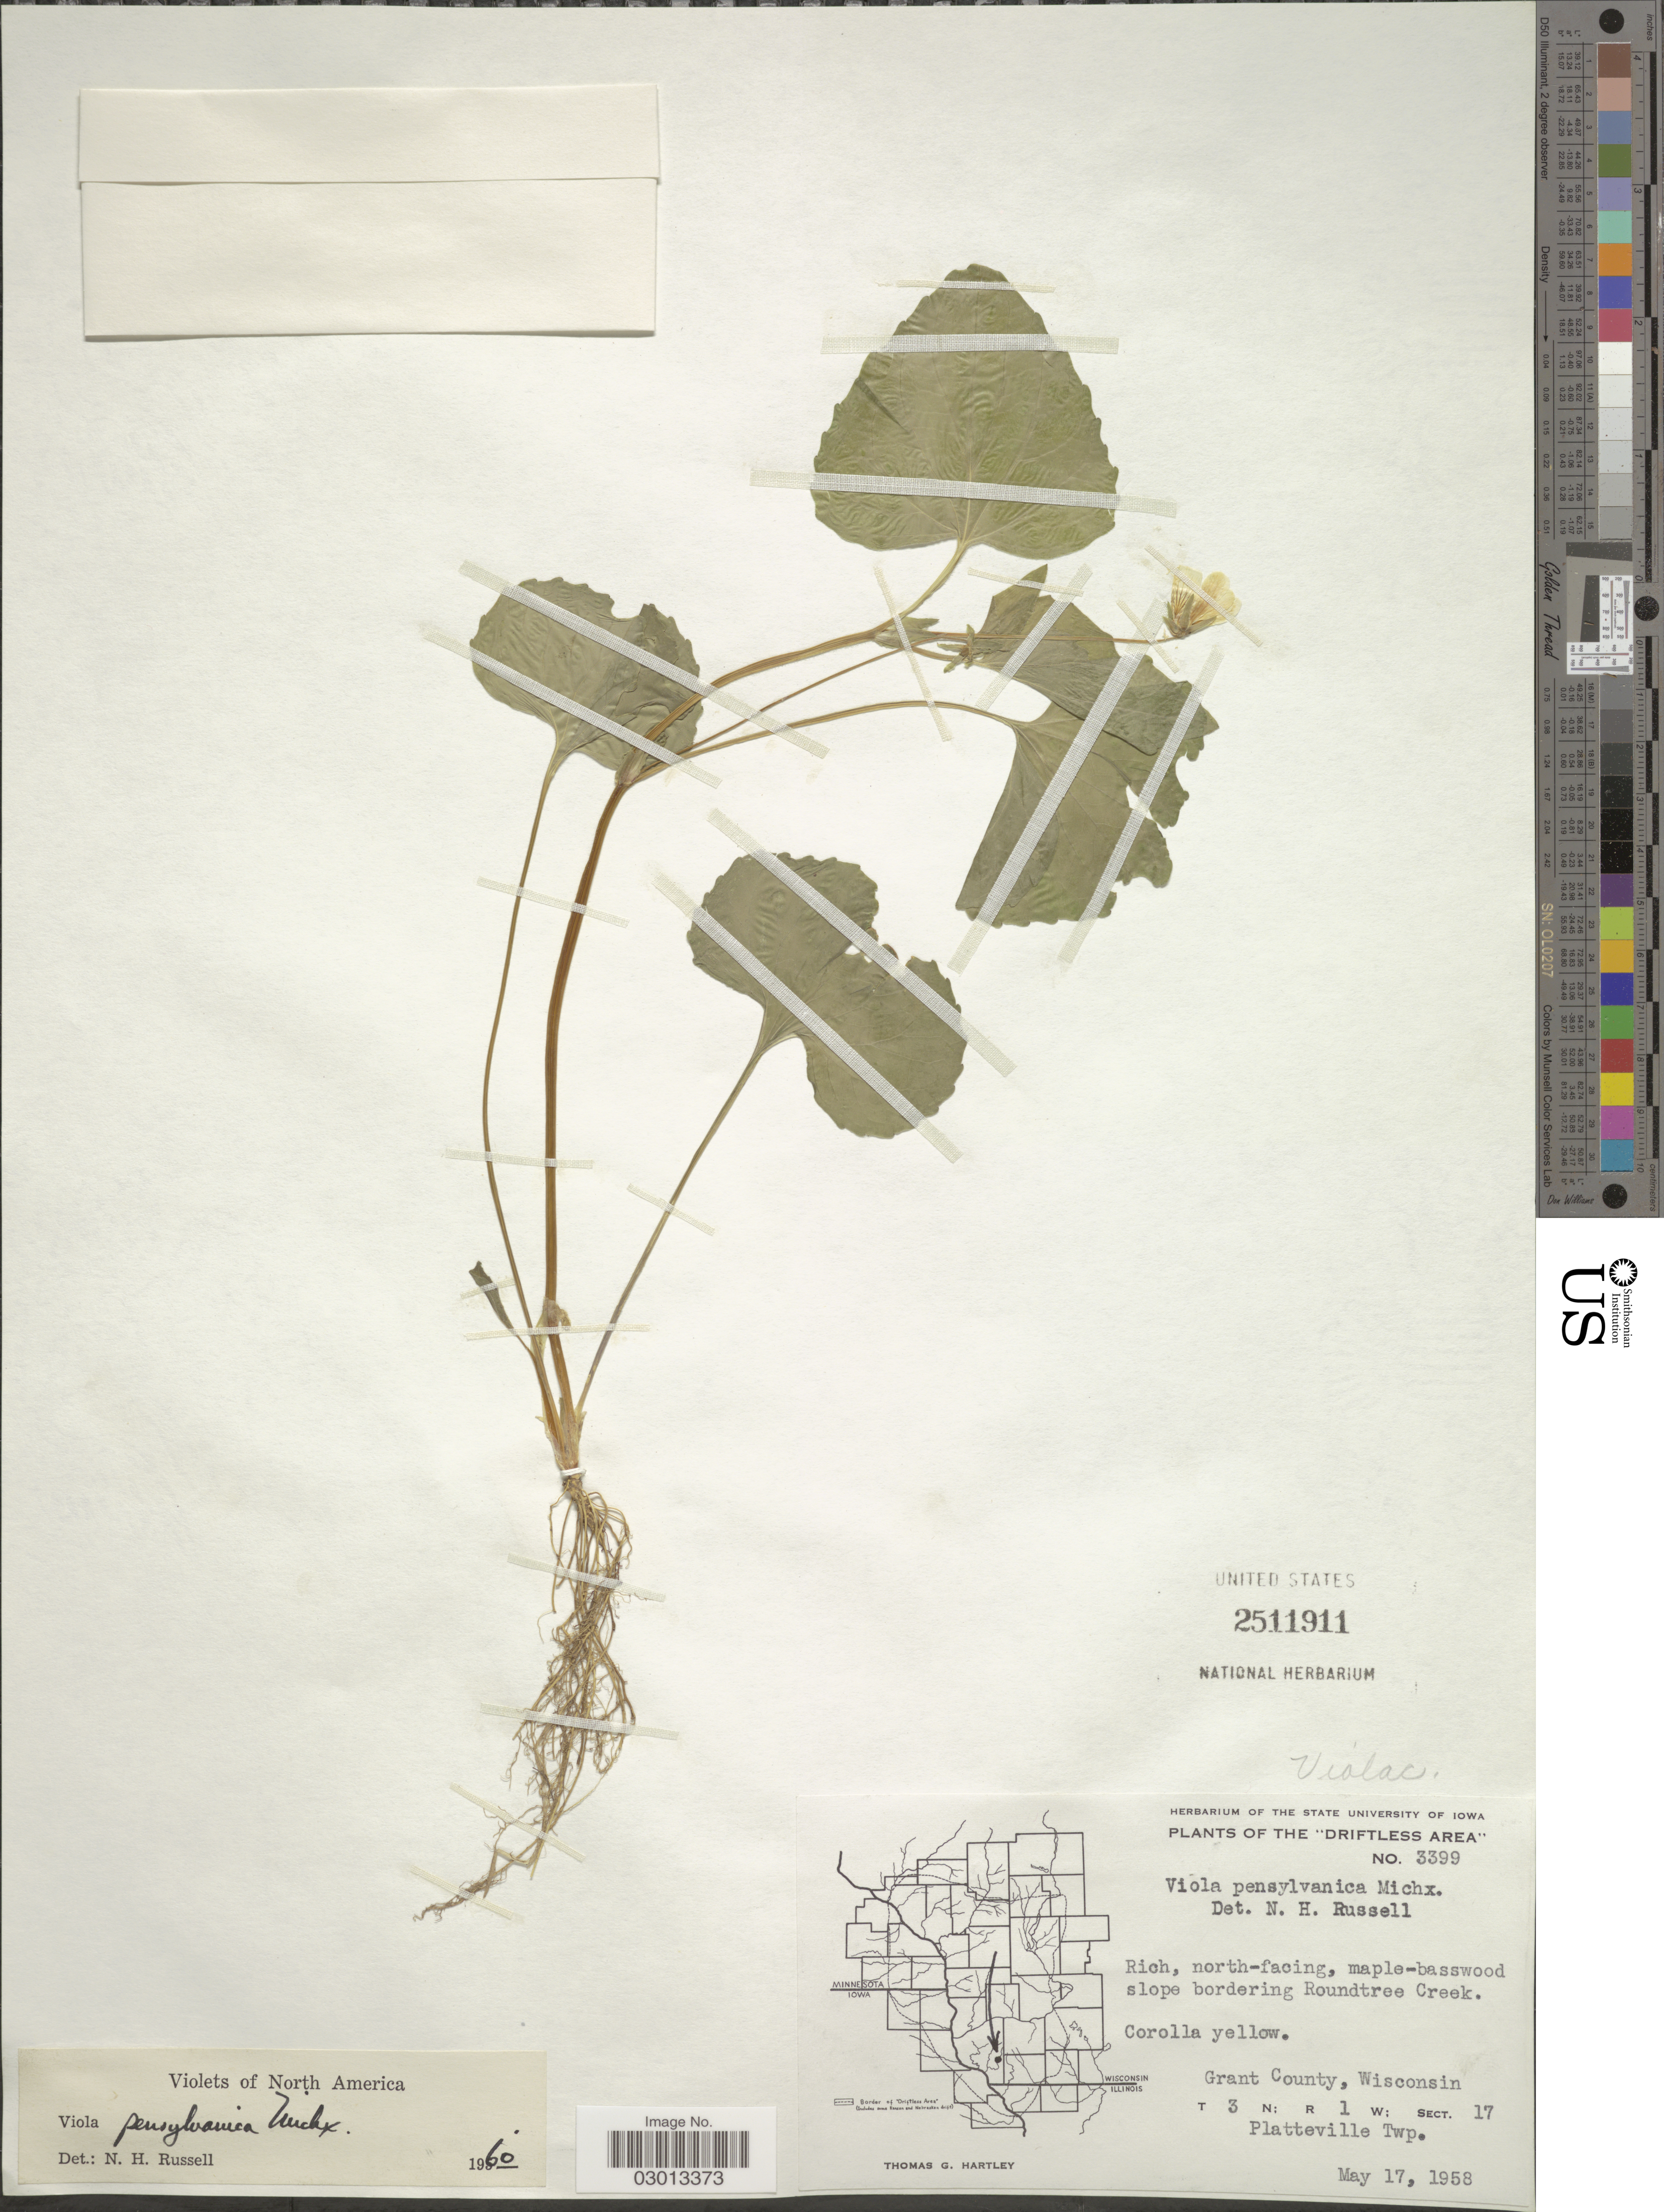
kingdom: Plantae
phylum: Tracheophyta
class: Magnoliopsida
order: Malpighiales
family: Violaceae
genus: Viola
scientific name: Viola pensylvanica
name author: Michx.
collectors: T. G. Hartley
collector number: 3399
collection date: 1958-05-17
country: United States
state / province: Wisconsin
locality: Driftless Area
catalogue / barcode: US 2511911